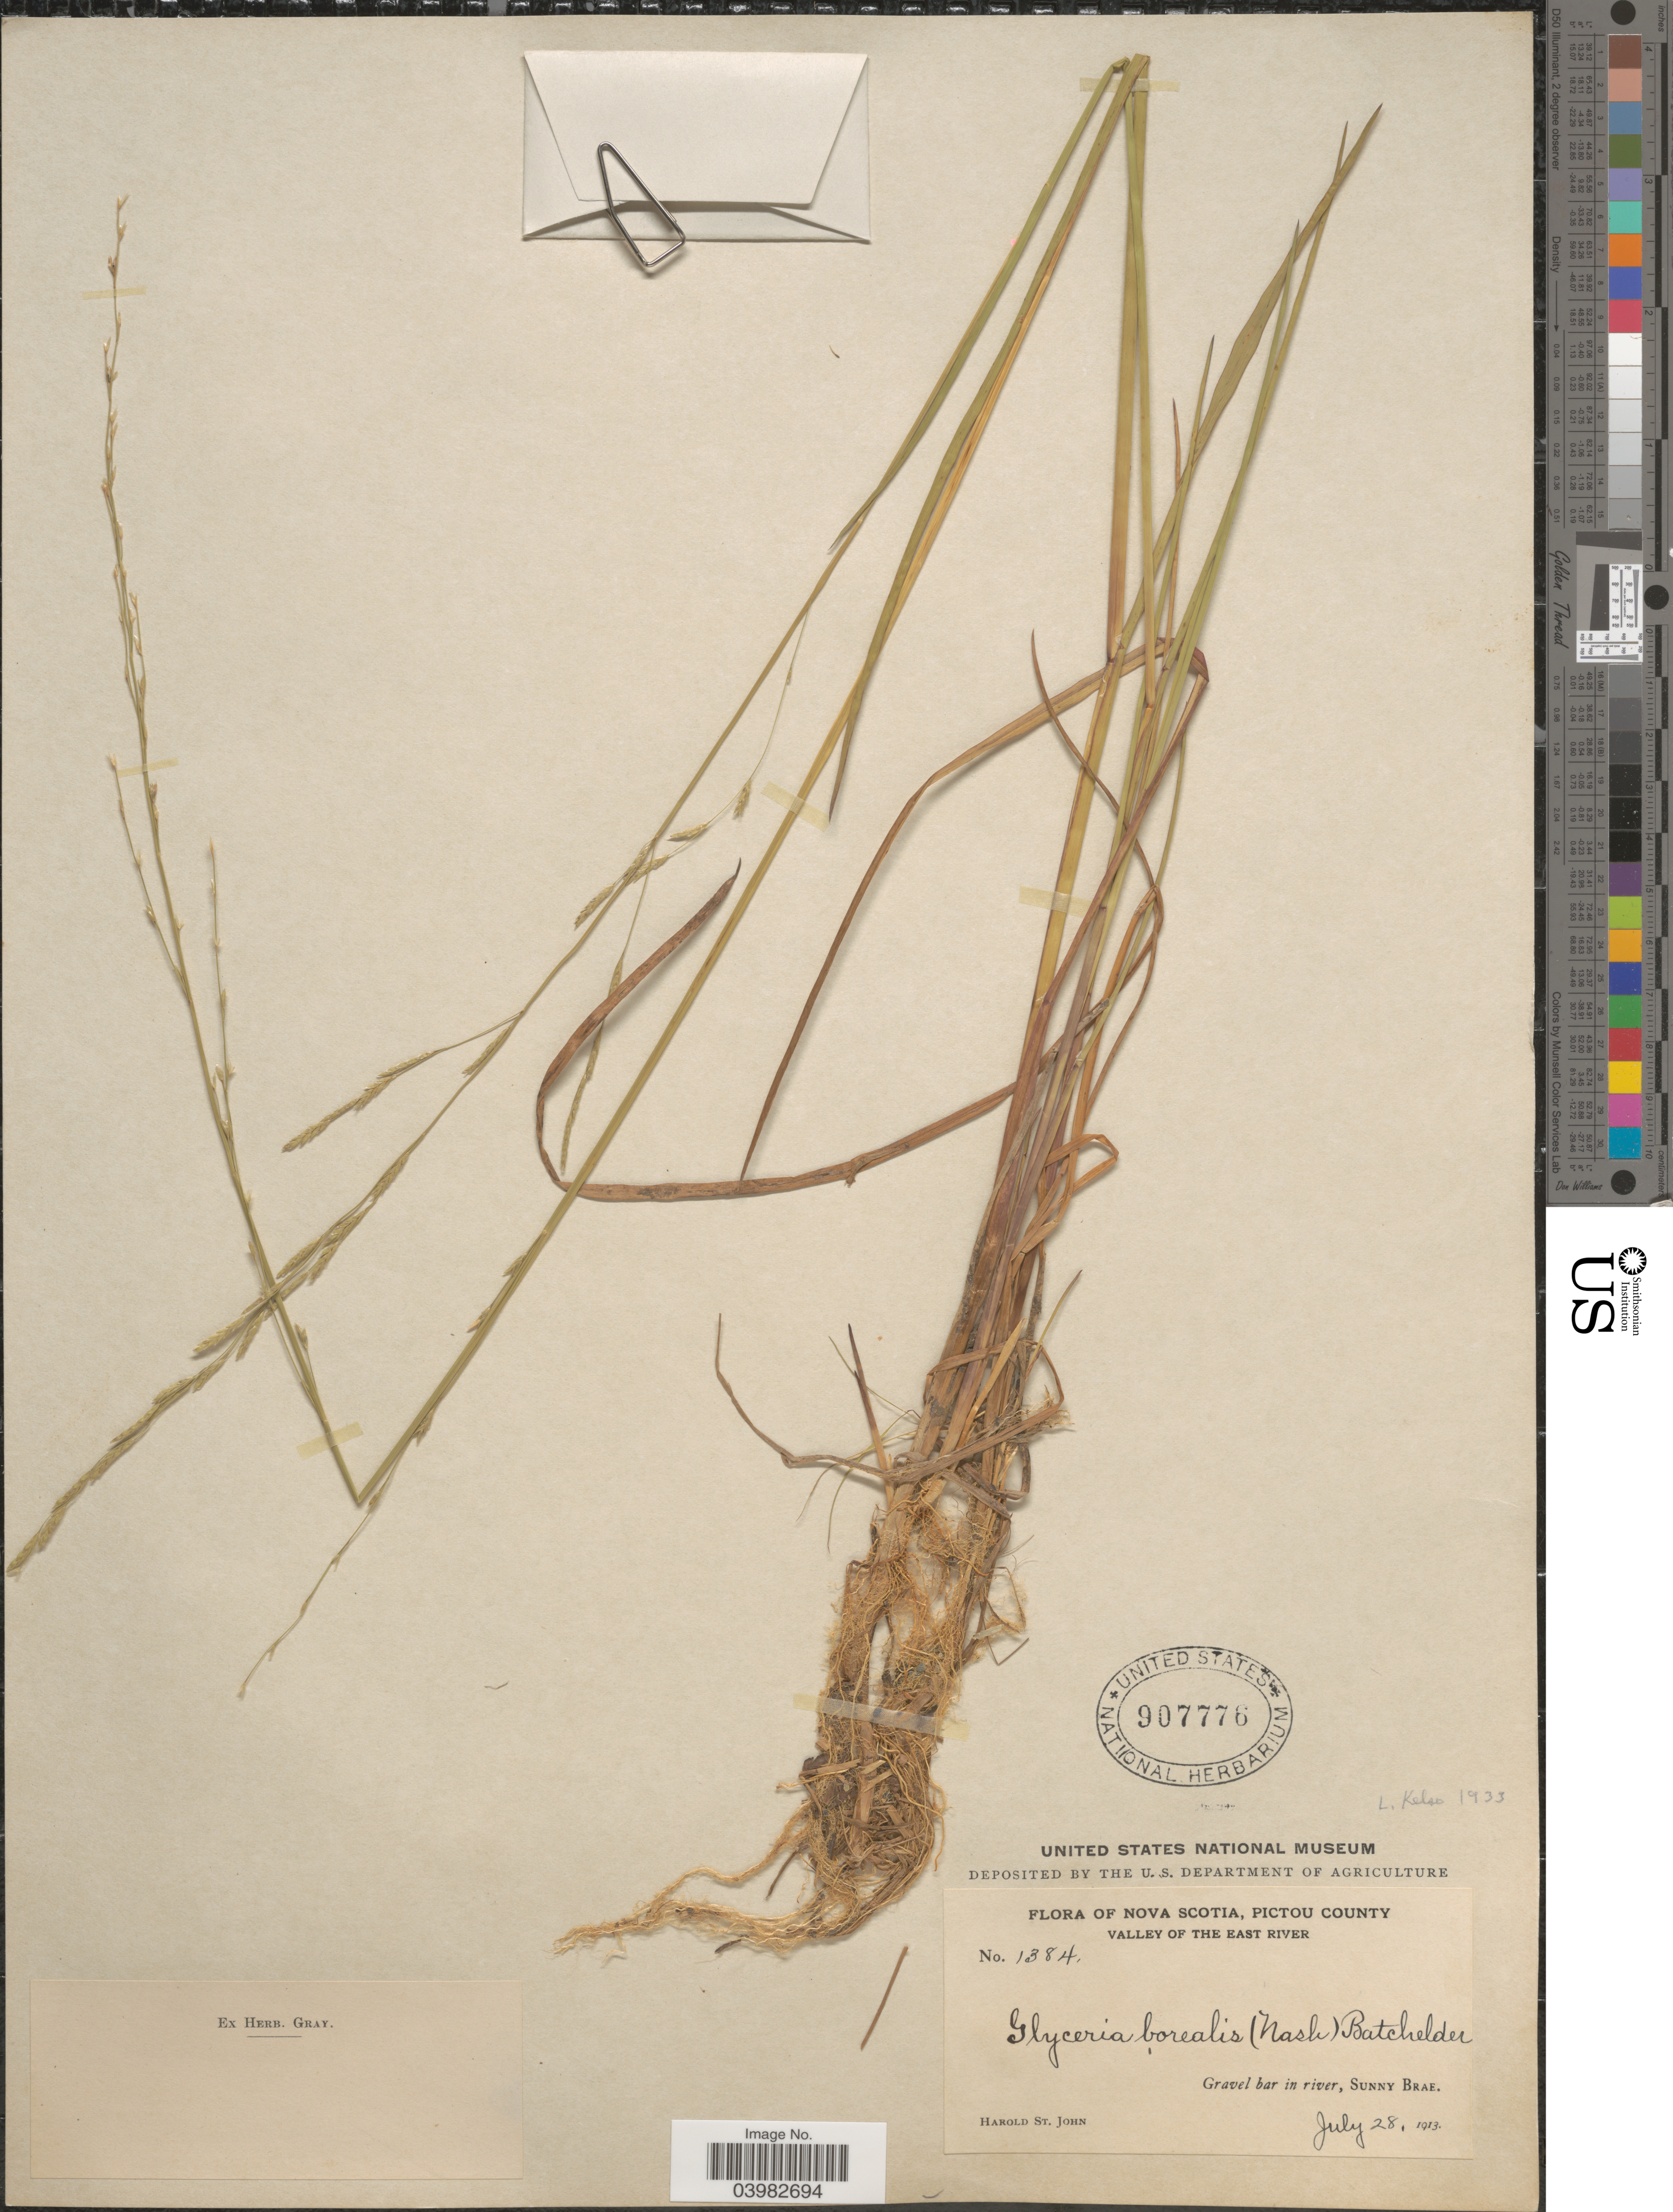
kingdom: Plantae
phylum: Tracheophyta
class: Liliopsida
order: Poales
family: Poaceae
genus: Glyceria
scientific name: Glyceria borealis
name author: (Nash) Batchelder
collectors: H. St. John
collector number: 1384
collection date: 1913-07-28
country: Canada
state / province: Nova Scotia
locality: Pictou County. Valley of the East River. Sunny Brae.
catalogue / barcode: US 907776